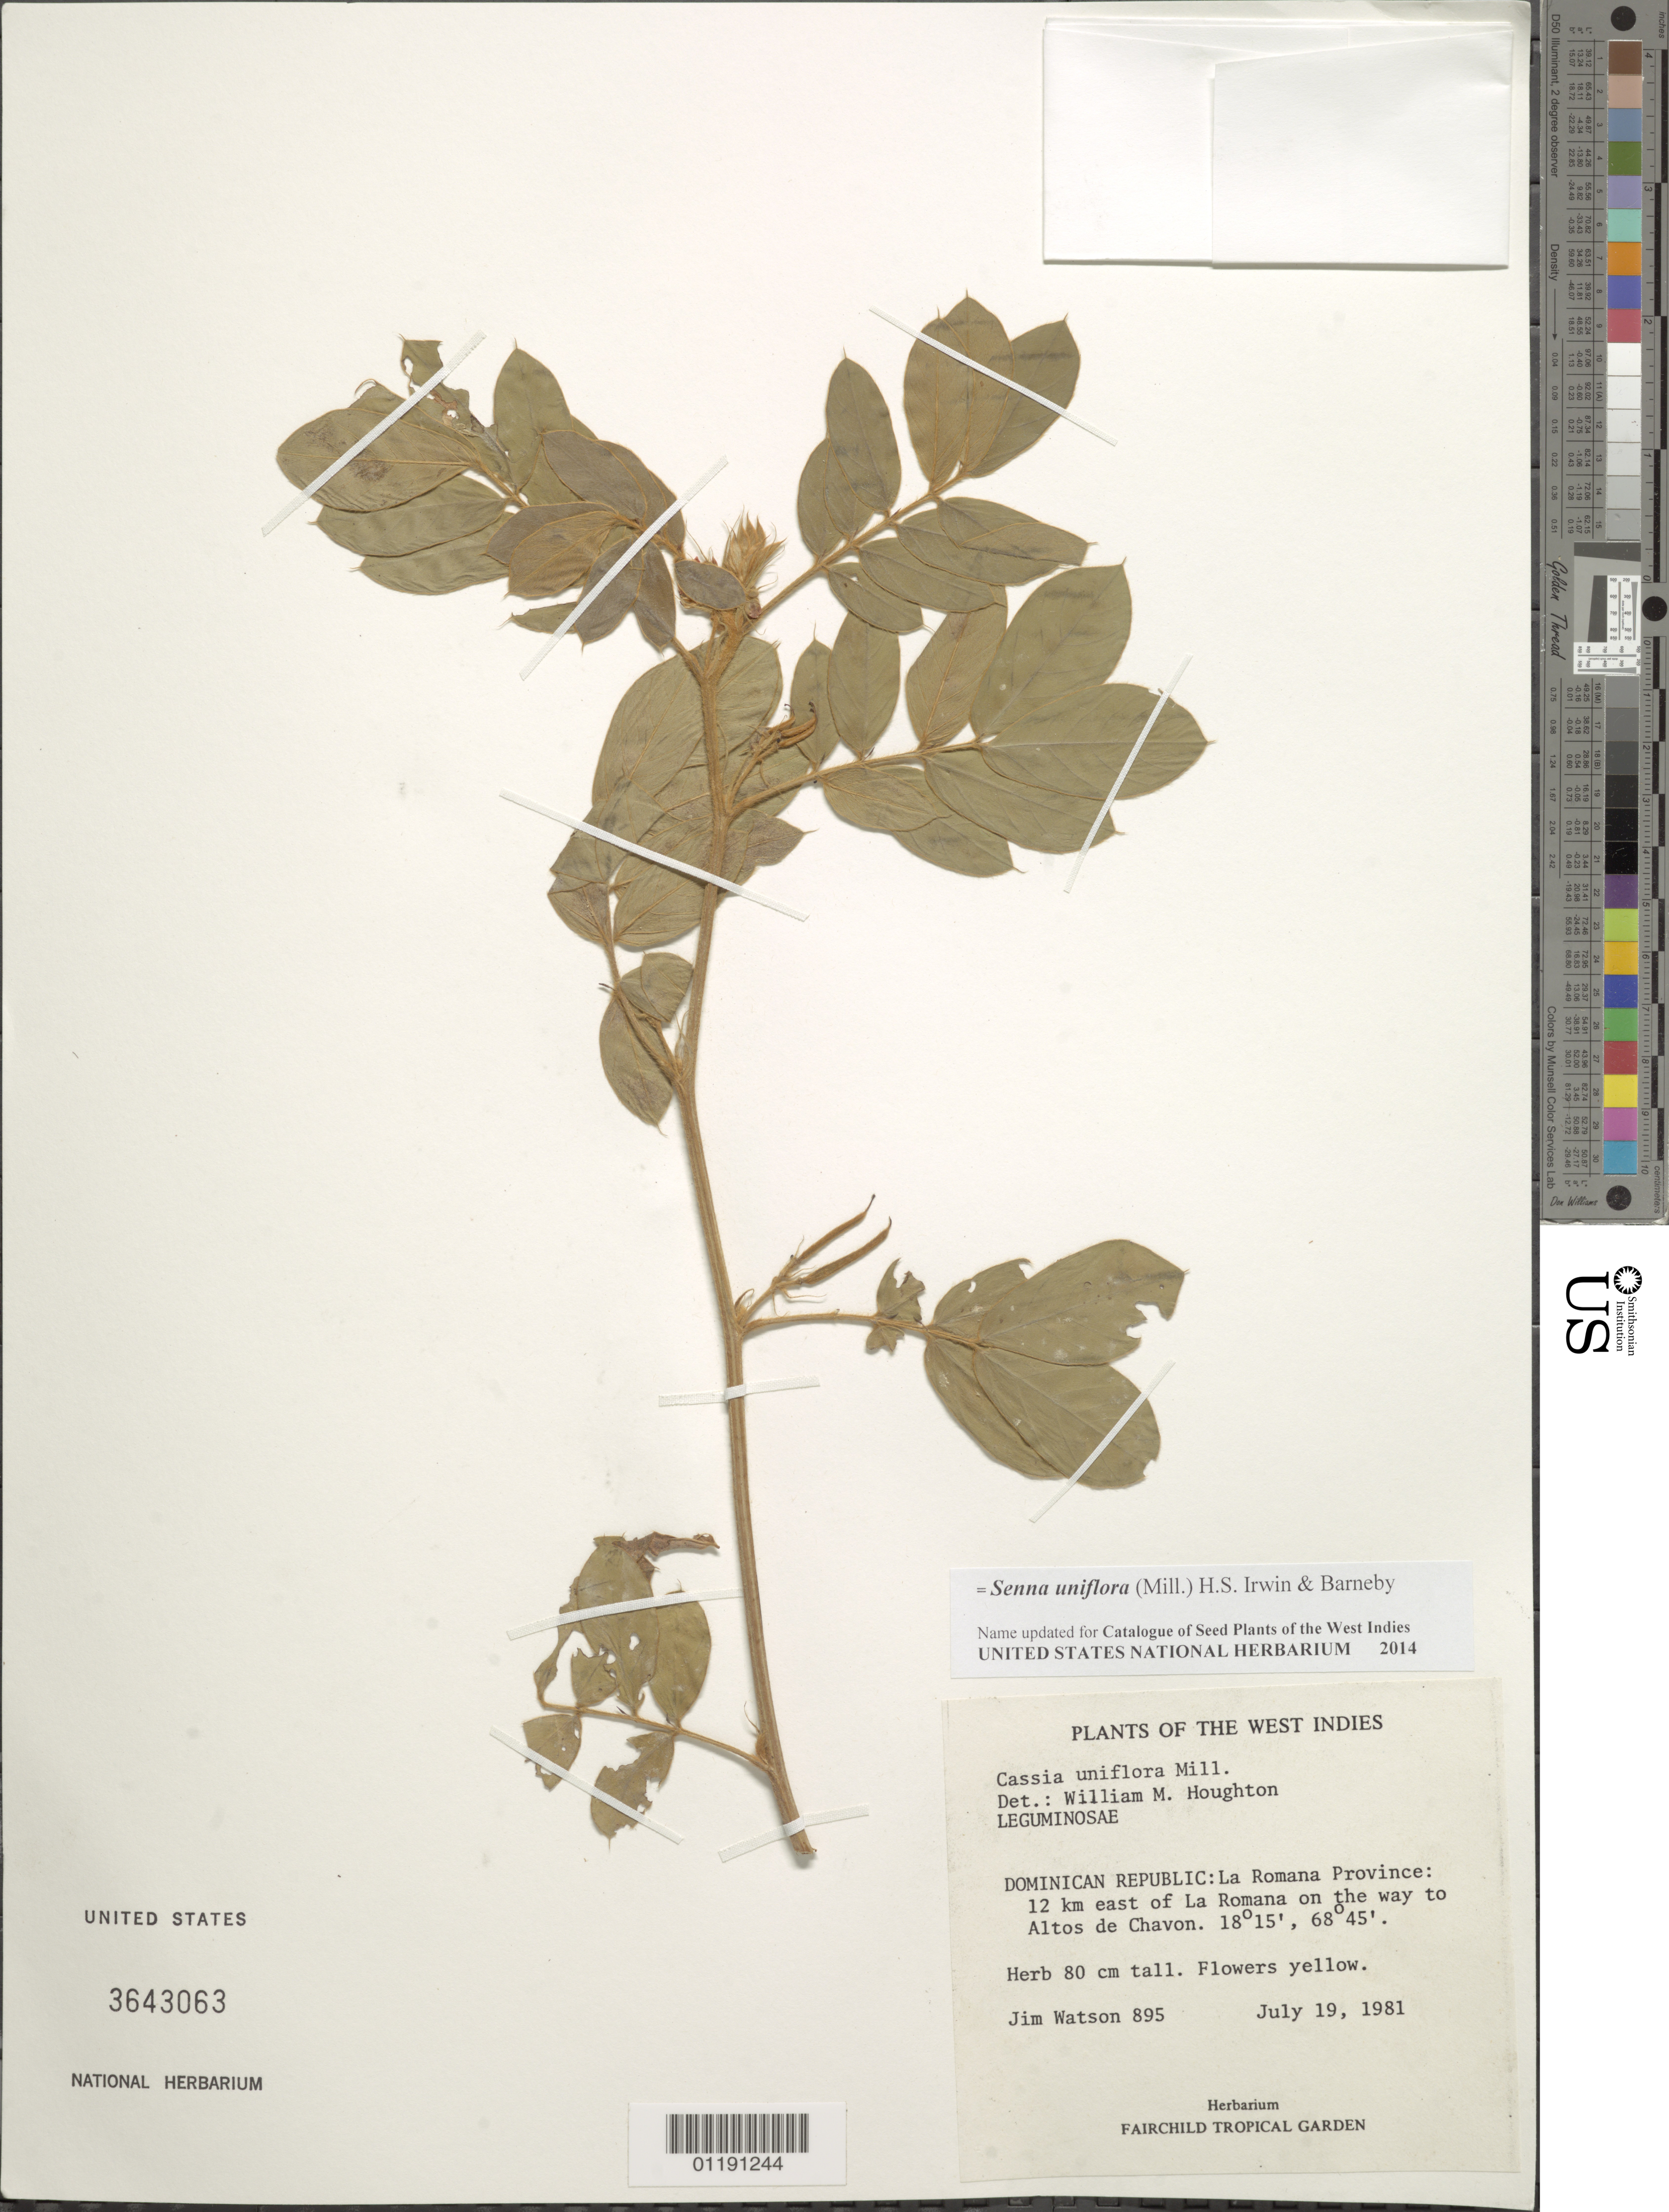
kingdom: Plantae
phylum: Tracheophyta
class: Magnoliopsida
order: Fabales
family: Fabaceae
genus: Senna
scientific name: Senna uniflora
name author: (Mill.) H.S. Irwin & Barneby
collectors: J. Watson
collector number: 895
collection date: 1981-07-19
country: Dominican Republic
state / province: La Romana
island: Hispaniola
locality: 12 km E of La Romana on the way to Altos de Chavon.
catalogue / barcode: US 3643063